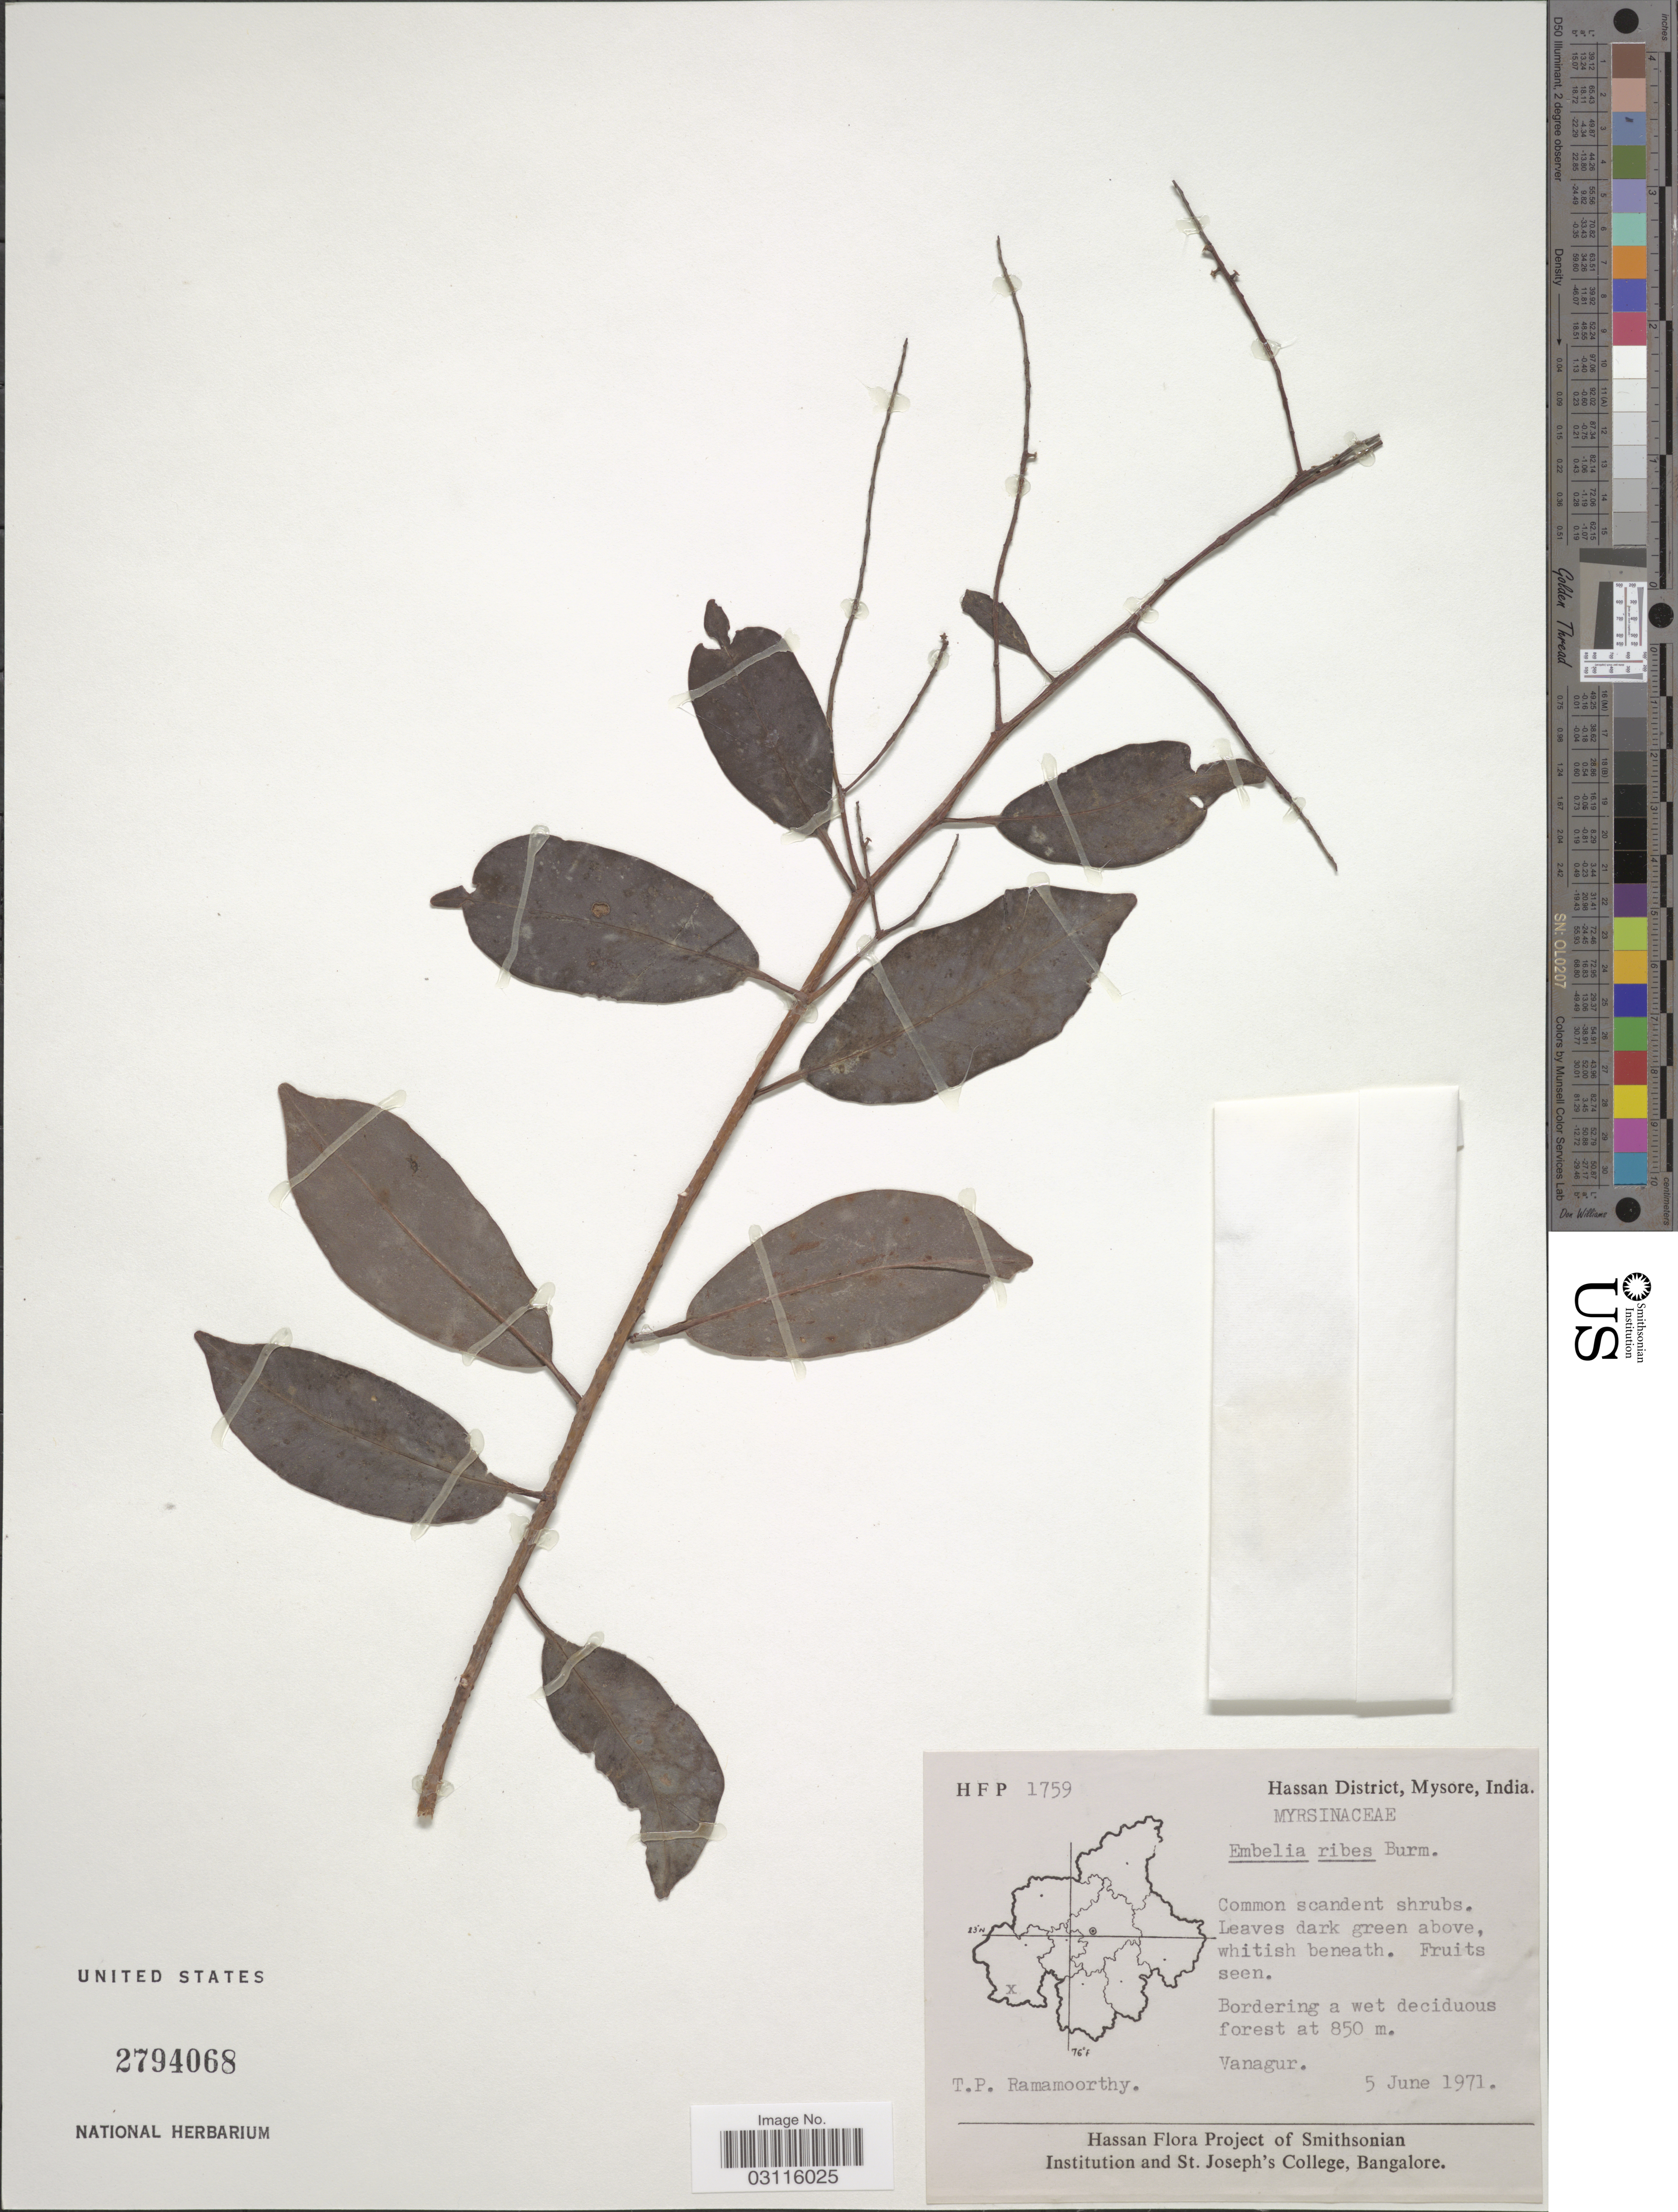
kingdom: Plantae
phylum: Tracheophyta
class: Magnoliopsida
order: Ericales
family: Primulaceae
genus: Embelia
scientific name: Embelia ribes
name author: Burm. f.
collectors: T. P. Ramamoorthy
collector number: HFP1759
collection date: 1971-06-05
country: India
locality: Hassan District, Mysore, Vanagur.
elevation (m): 850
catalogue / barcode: US 2794068